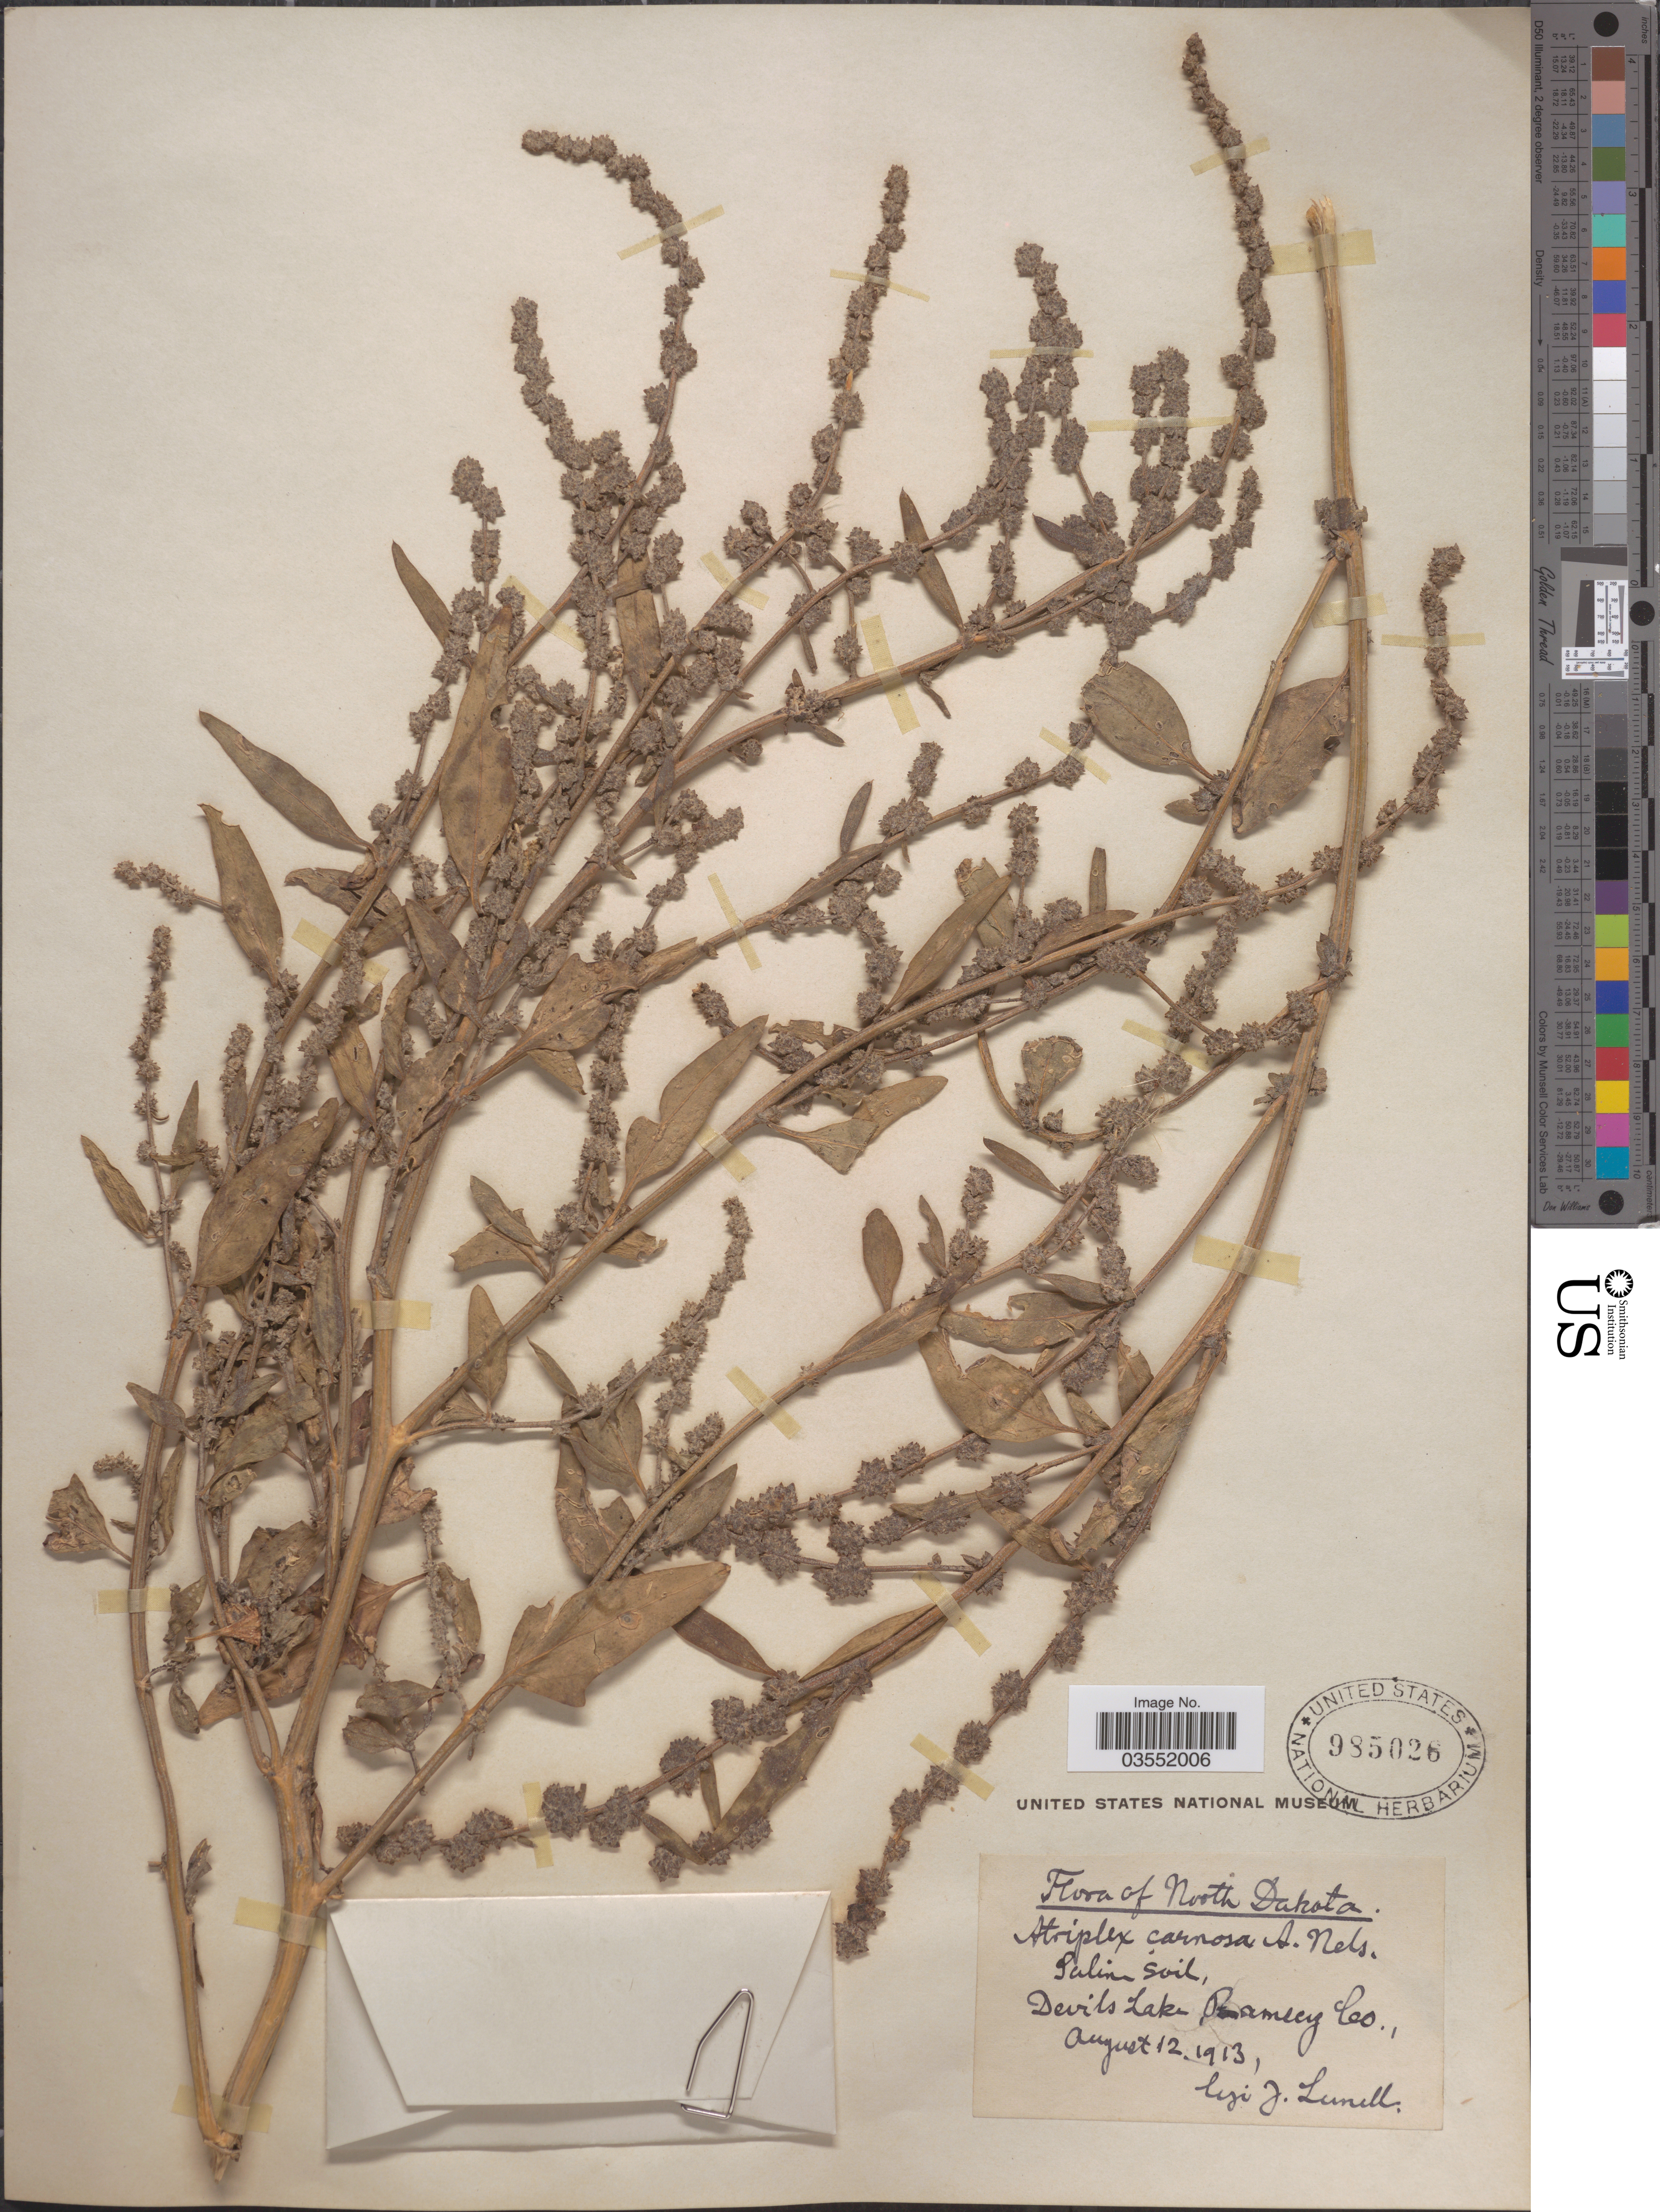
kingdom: Plantae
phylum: Tracheophyta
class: Magnoliopsida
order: Caryophyllales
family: Amaranthaceae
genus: Atriplex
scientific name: Atriplex hastata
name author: L.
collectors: J. Lunell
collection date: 1913-08-12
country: United States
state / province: North Dakota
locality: Devils Lake, Ramsey Co.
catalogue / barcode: US 985026